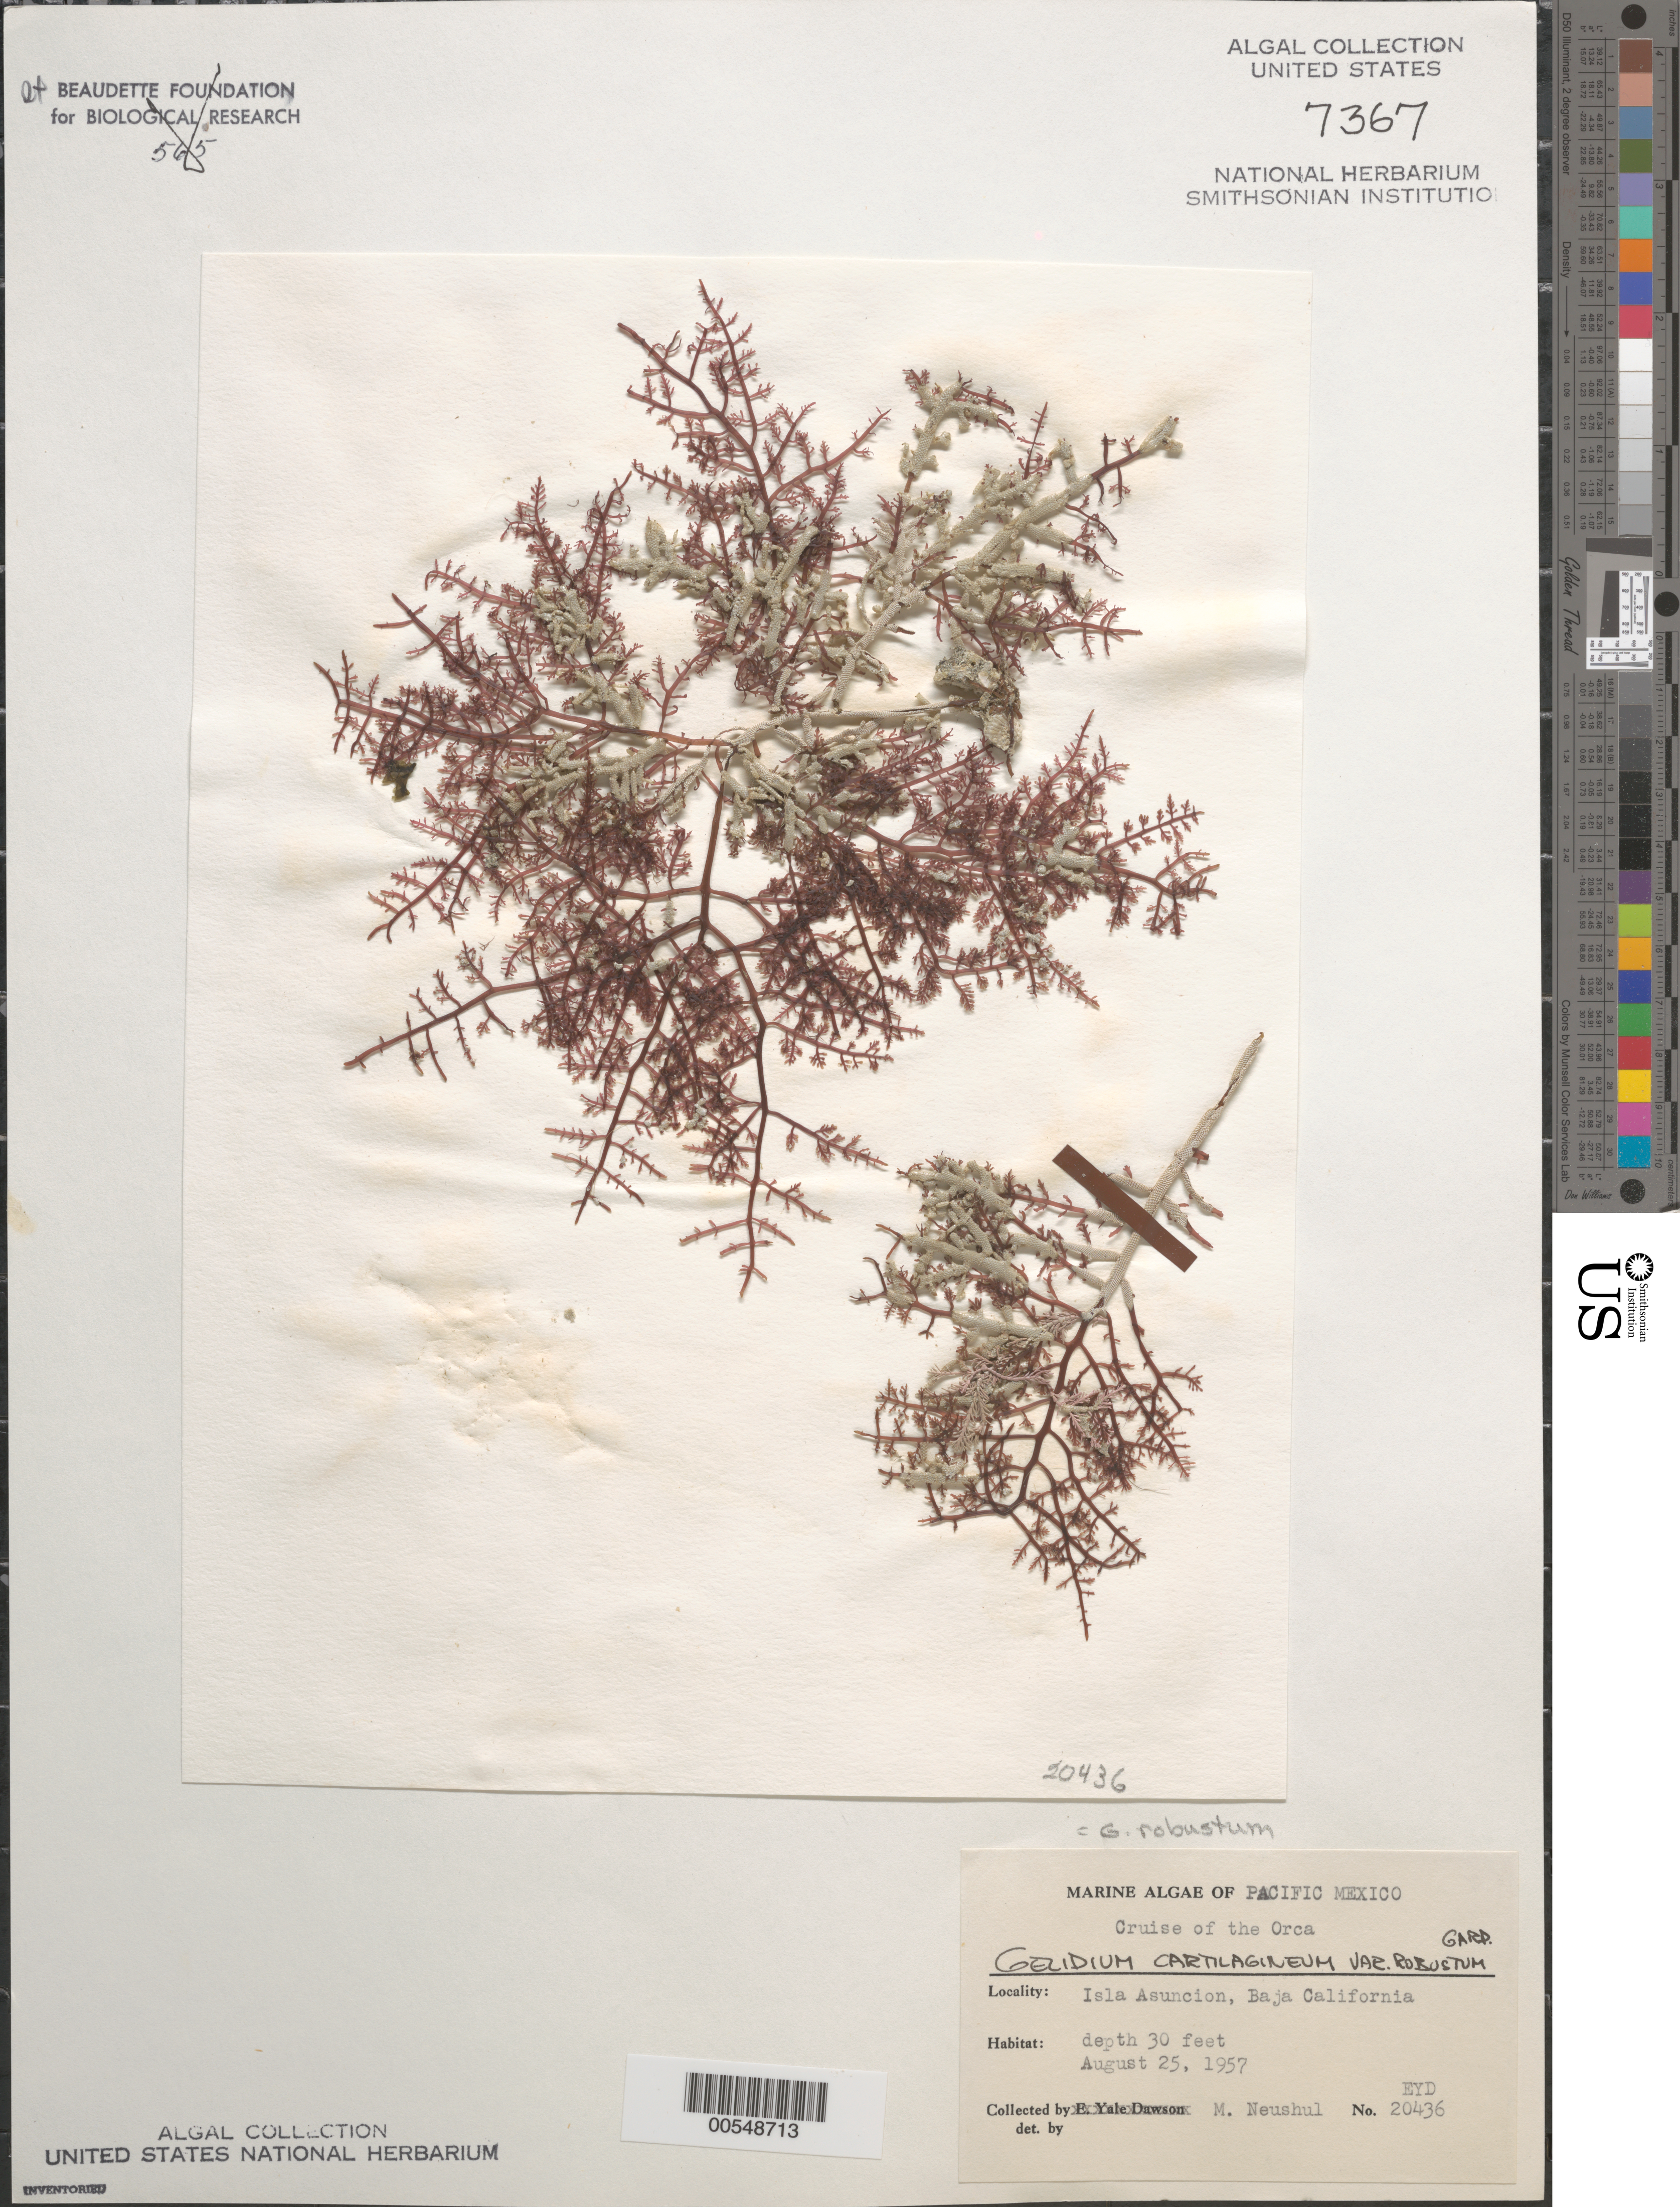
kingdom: Plantae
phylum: Rhodophyta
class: Florideophyceae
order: Gelidiales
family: Gelidiaceae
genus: Gelidium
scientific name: Gelidium robustum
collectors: M. Neushul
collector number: EYD 20436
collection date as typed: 25 Aug 1957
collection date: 1957-08-25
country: Mexico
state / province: Baja California Sur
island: Isla Asuncion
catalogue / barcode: US 7367